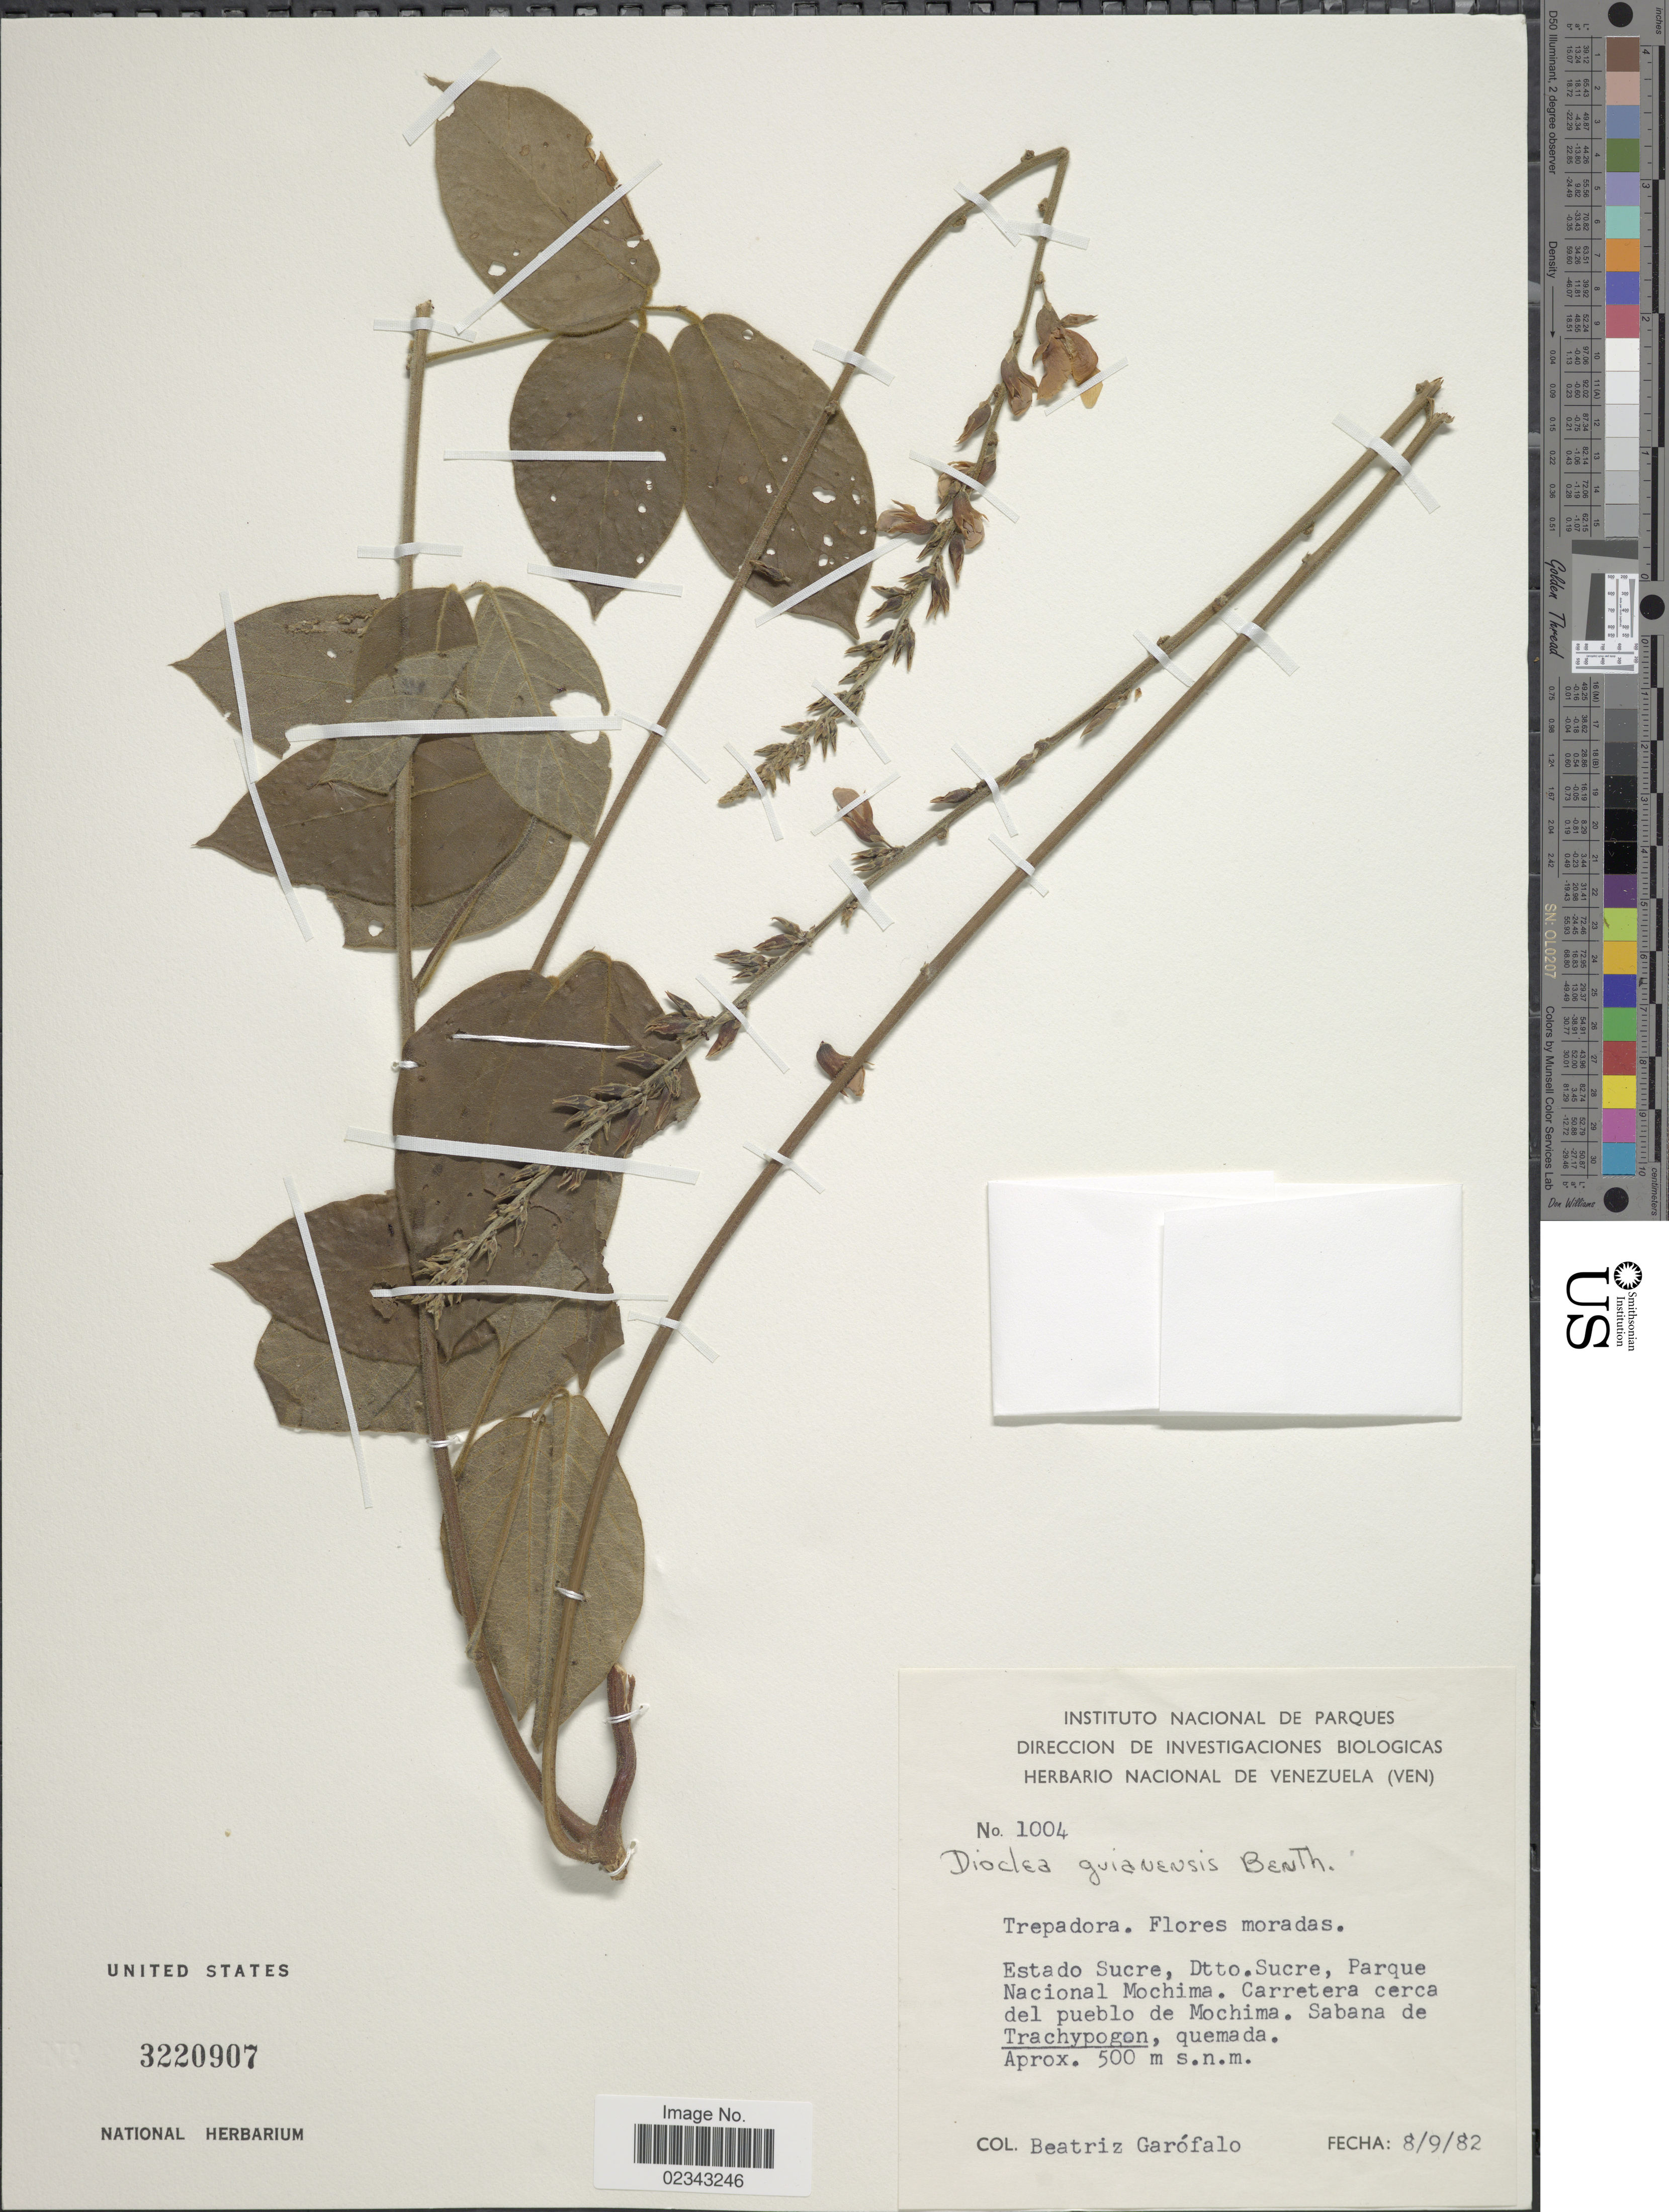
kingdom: Plantae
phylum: Tracheophyta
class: Magnoliopsida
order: Fabales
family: Fabaceae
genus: Dioclea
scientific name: Dioclea guianensis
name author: Benth.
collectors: B. Garofalo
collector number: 1004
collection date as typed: Transcribed d/m/y: 8/9/82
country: Venezuela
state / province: Sucre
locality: Dtto Sucre, parque Nacional Mochima. carretera cerca del pueblo de Mochima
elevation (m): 500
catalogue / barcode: US 3220907